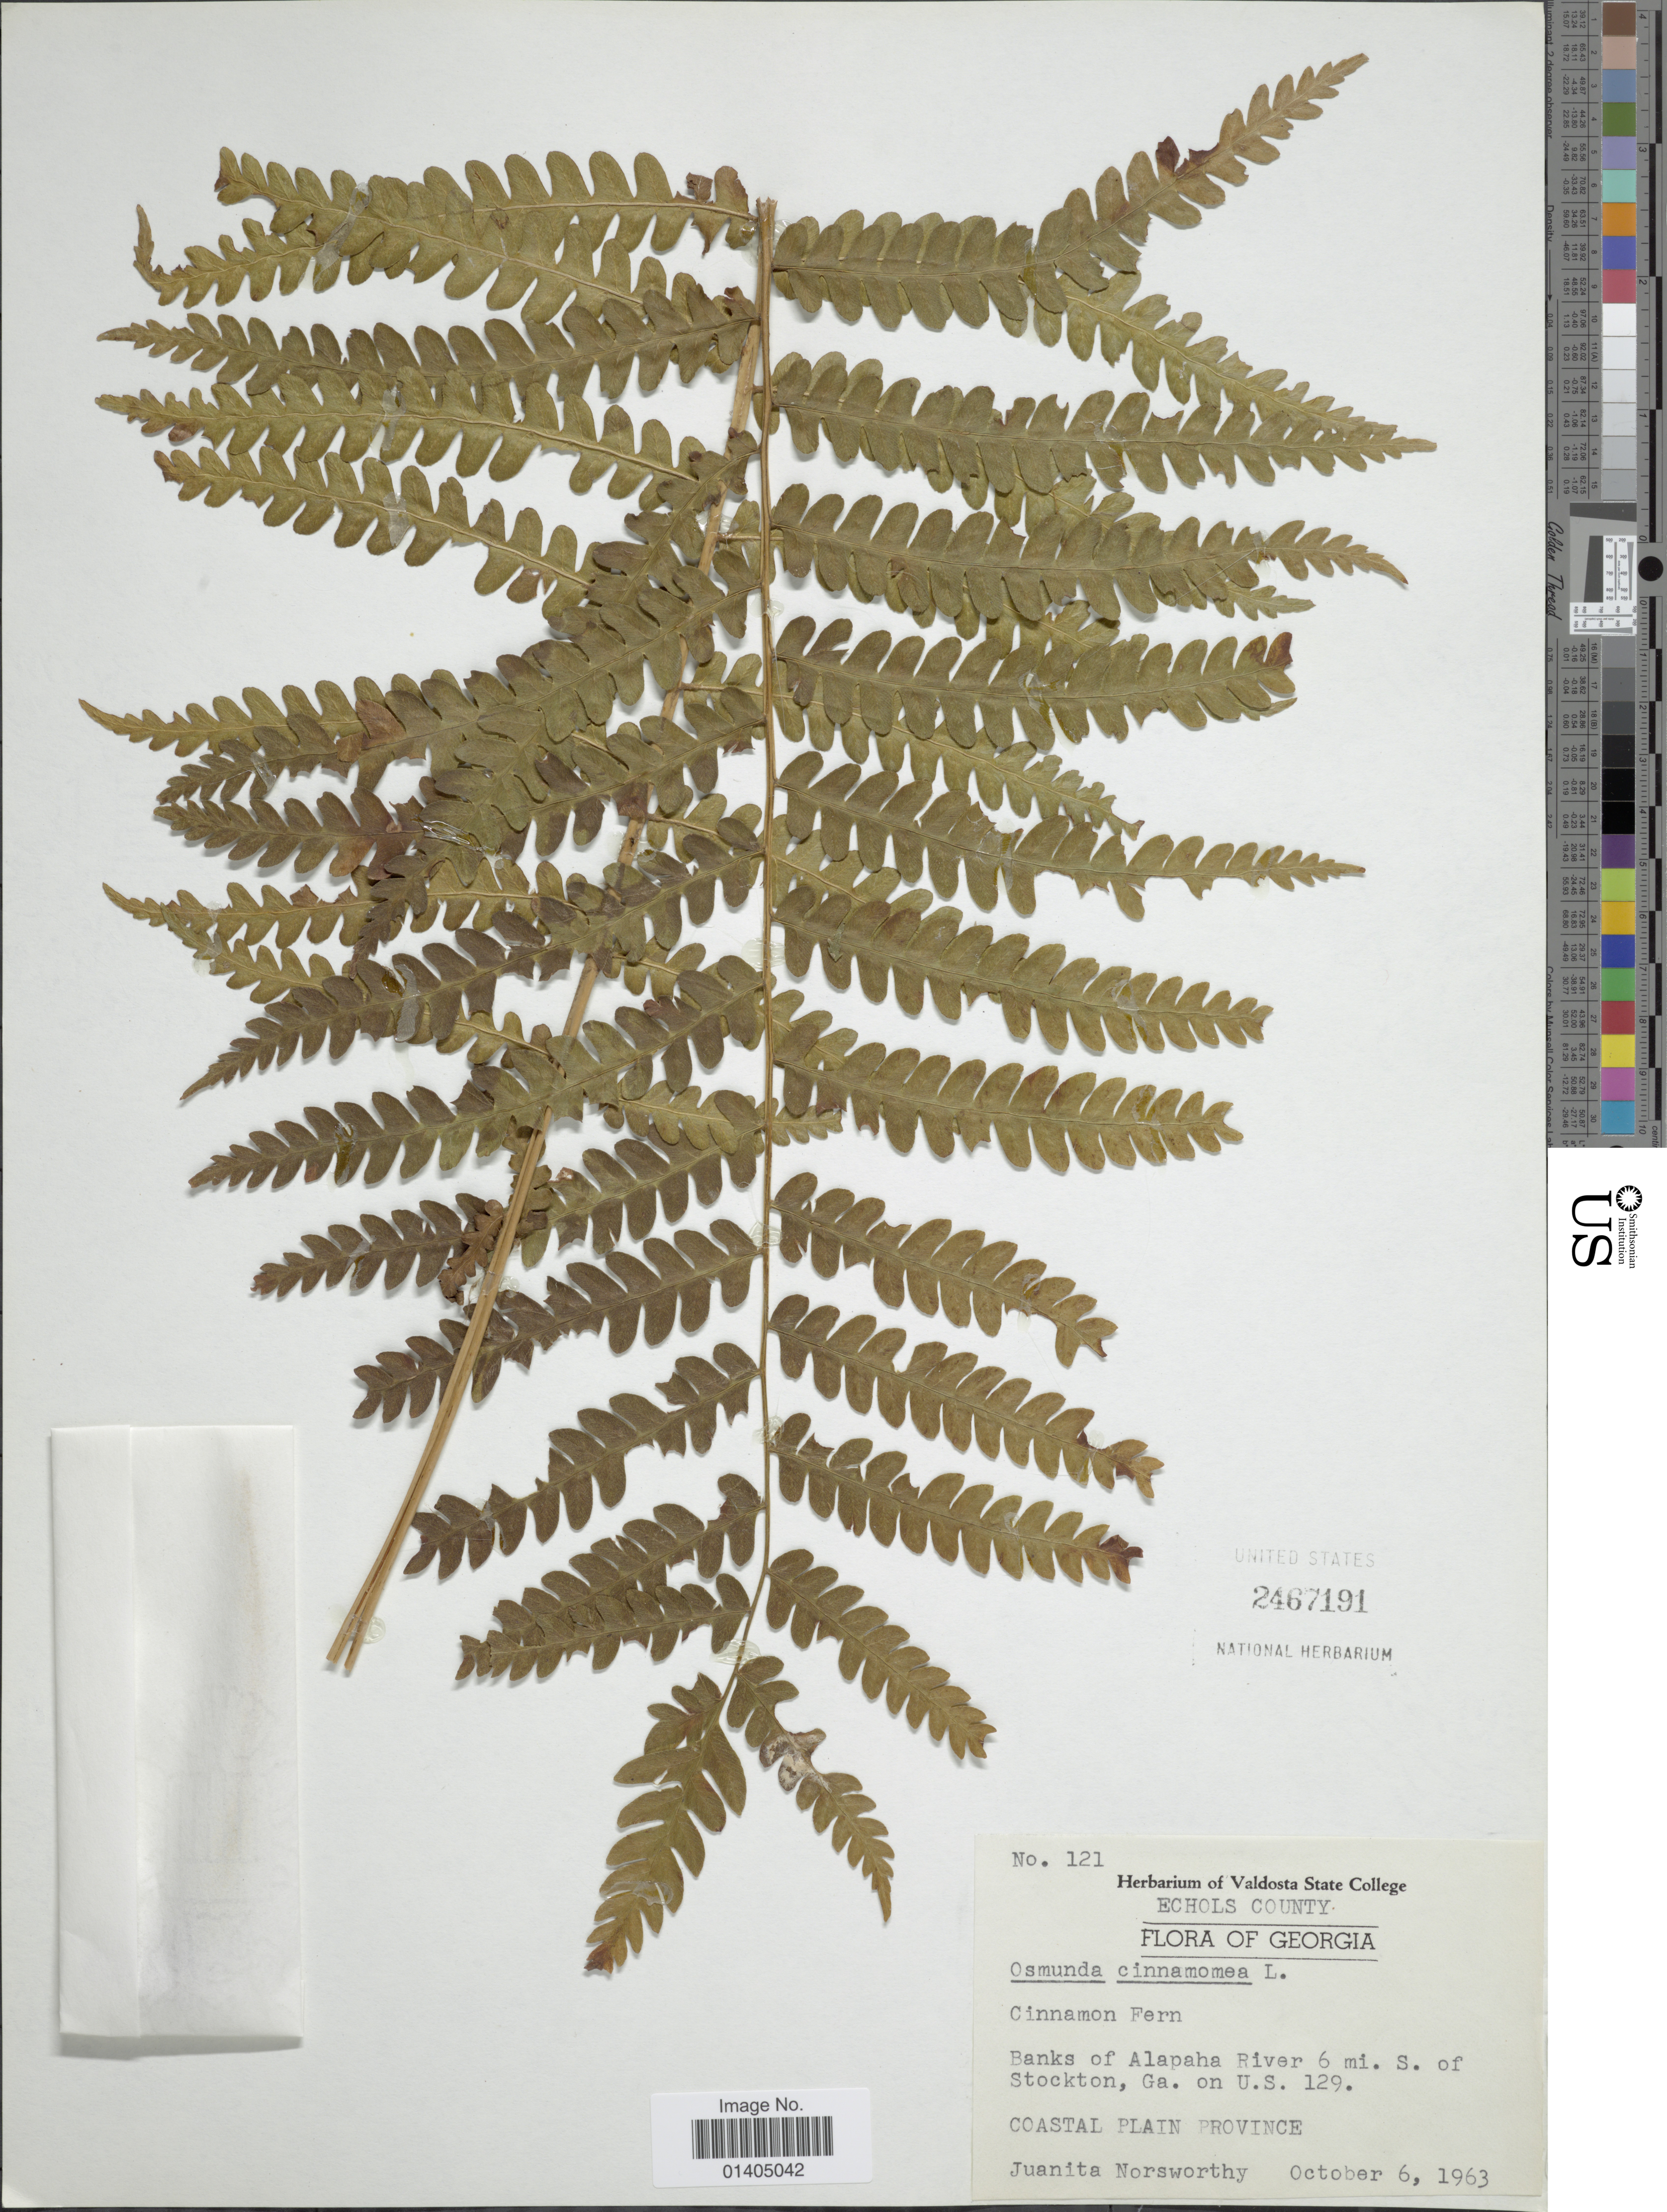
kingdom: Plantae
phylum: Tracheophyta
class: Polypodiopsida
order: Osmundales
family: Osmundaceae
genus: Osmundastrum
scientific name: Osmundastrum cinnamomeum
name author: (L.) C. Presl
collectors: J. Norsworthy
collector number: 121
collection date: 1963-10-06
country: United States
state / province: Georgia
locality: Echols County, Banks of Alapaha River 6 mi. S of Stockton, Ga. on U.S. 129, Coastal Plain Province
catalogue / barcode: US 2467191